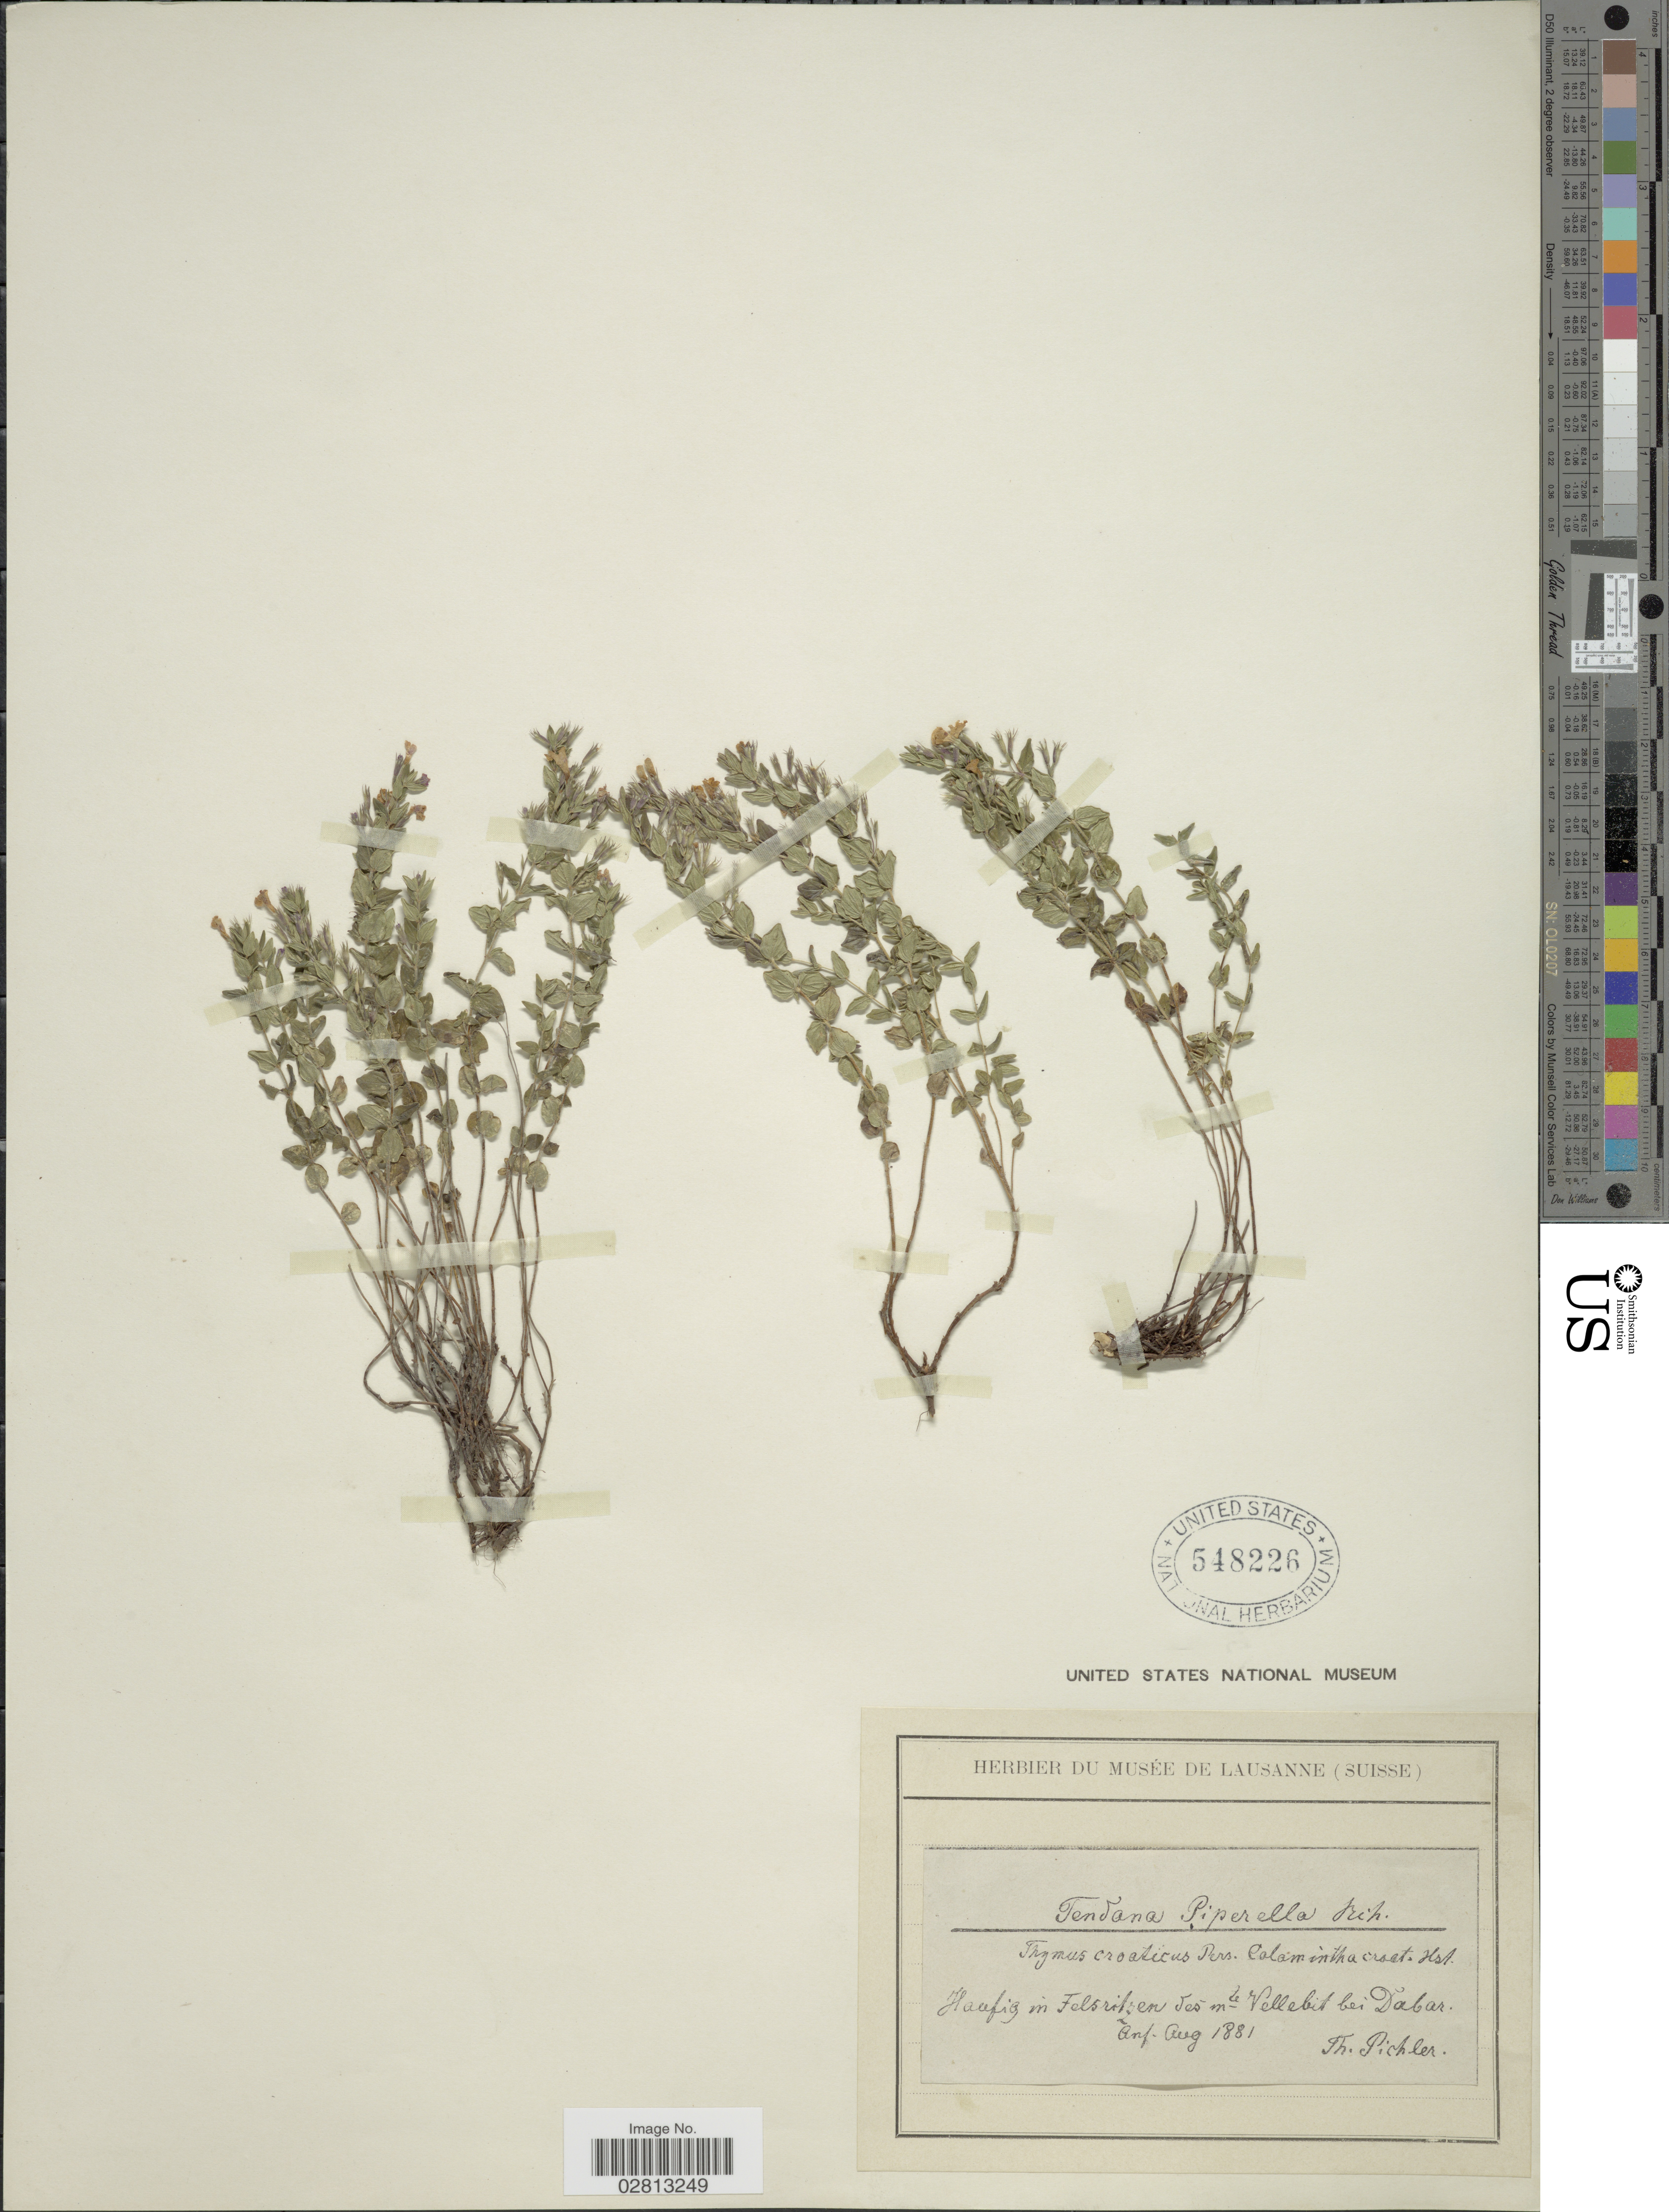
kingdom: Plantae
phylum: Tracheophyta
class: Magnoliopsida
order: Lamiales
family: Lamiaceae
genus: Thymus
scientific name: Thymus croaticus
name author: Pers.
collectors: T. Pichler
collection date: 1881-08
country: Croatia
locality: Haufig in Felsritsen [interpreted] tes [interpreted] mte Vellebit bei Dabar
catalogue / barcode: US 548226